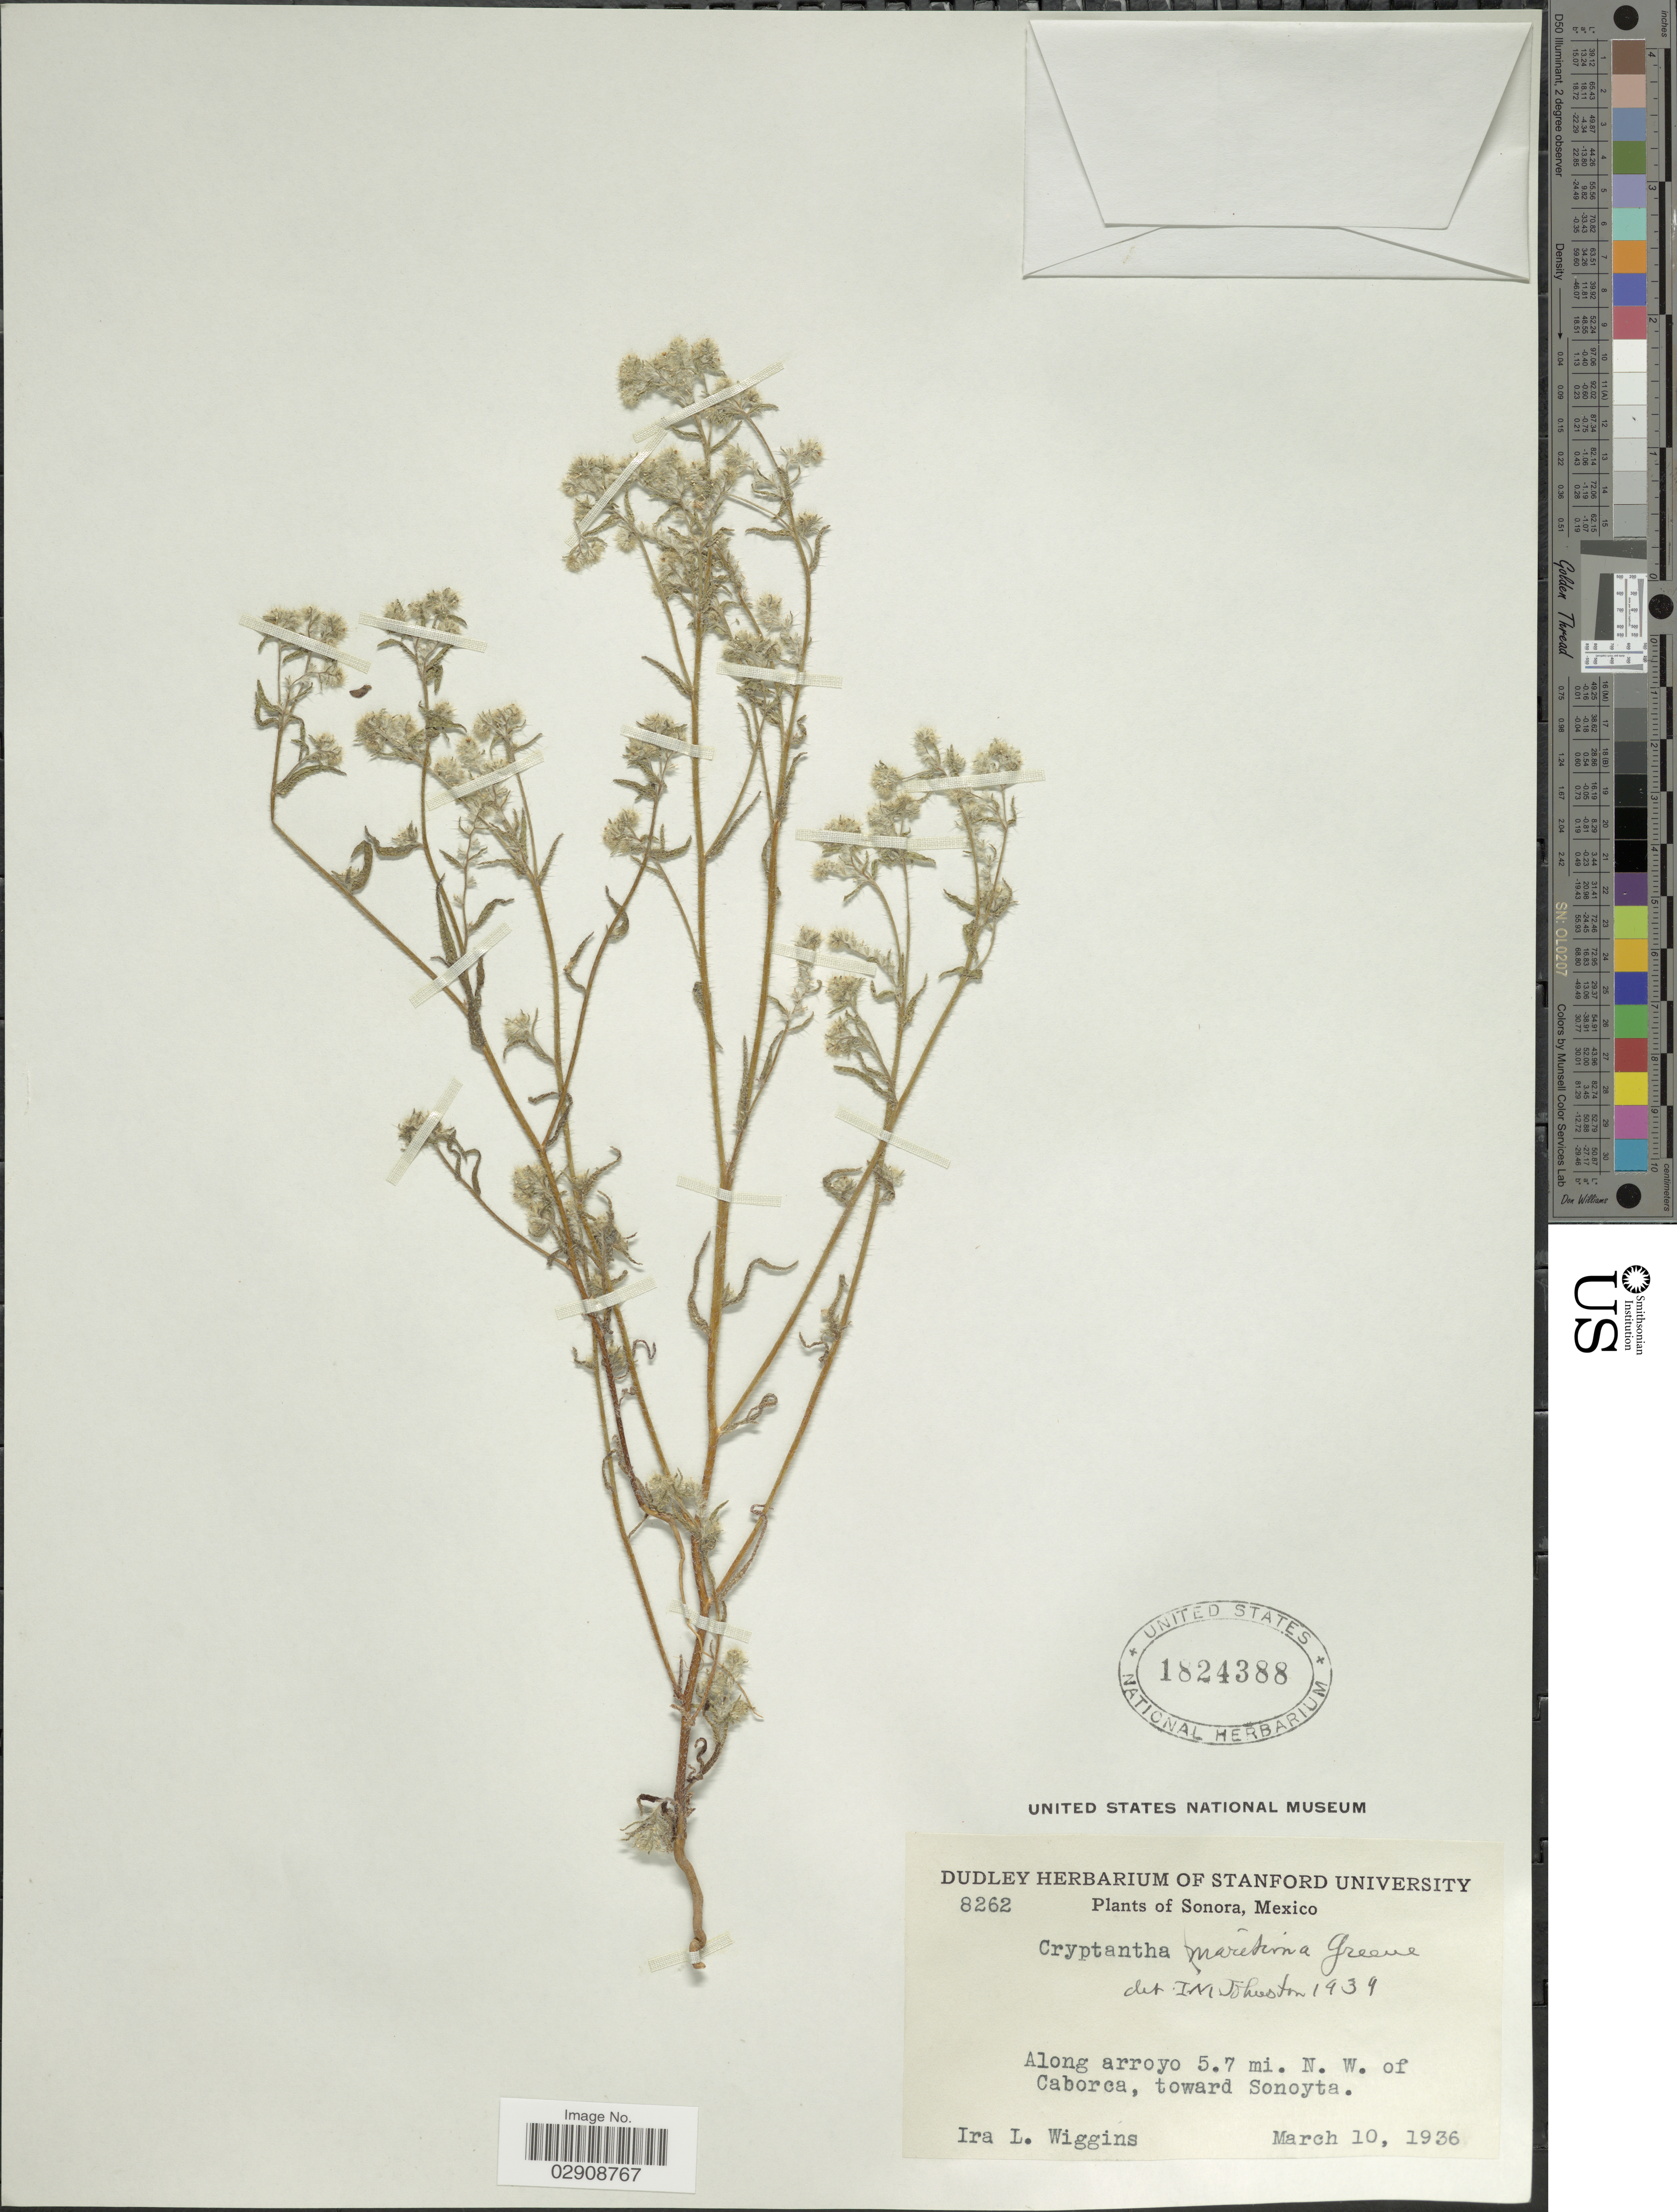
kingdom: Plantae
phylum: Tracheophyta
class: Magnoliopsida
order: Boraginales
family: Boraginaceae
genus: Cryptantha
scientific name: Cryptantha maritima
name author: (Greene) Greene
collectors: I. L. Wiggins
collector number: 8262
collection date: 1936-03-10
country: Mexico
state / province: Sonora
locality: Along arroyo 5.7 mi. N.W. of Caborca, toward Sonoyta.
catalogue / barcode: US 1824388